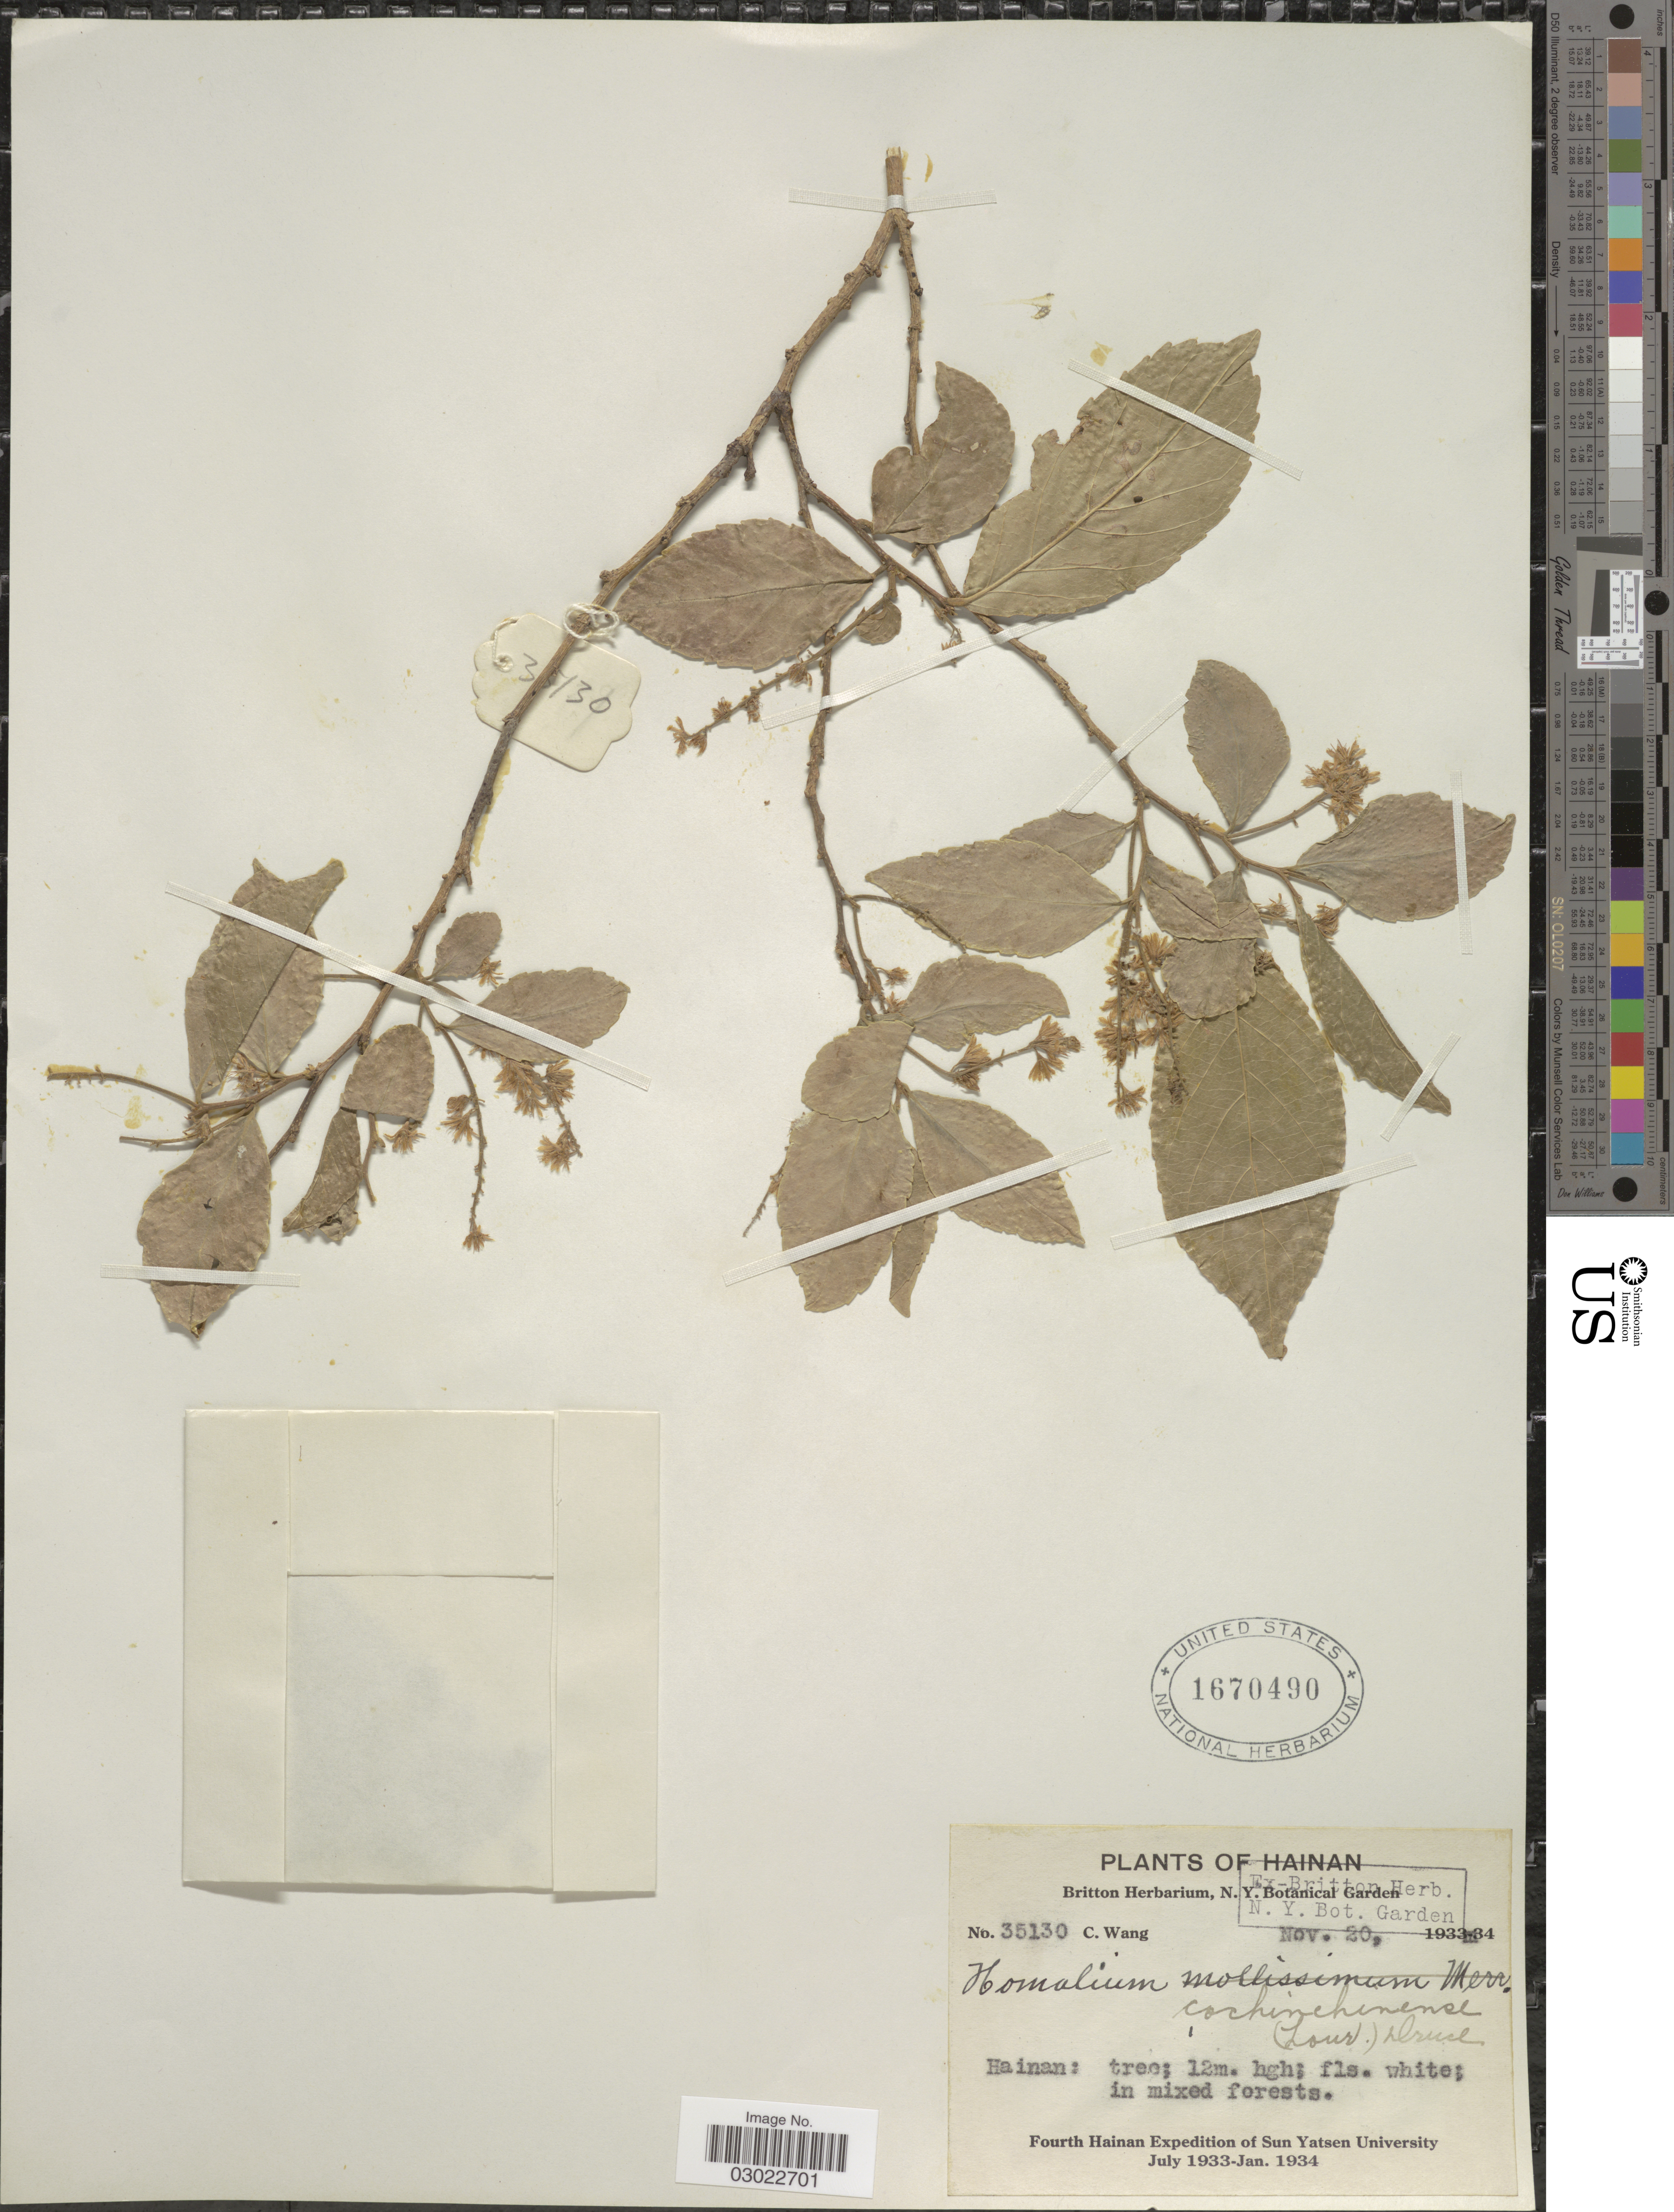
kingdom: Plantae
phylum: Tracheophyta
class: Magnoliopsida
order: Malpighiales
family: Salicaceae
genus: Homalium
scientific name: Homalium cochinchinensis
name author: (Lour.) Druce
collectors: C. Wang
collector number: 35130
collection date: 1933-11-20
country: China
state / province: Hainan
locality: Hainan.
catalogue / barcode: US 1670490